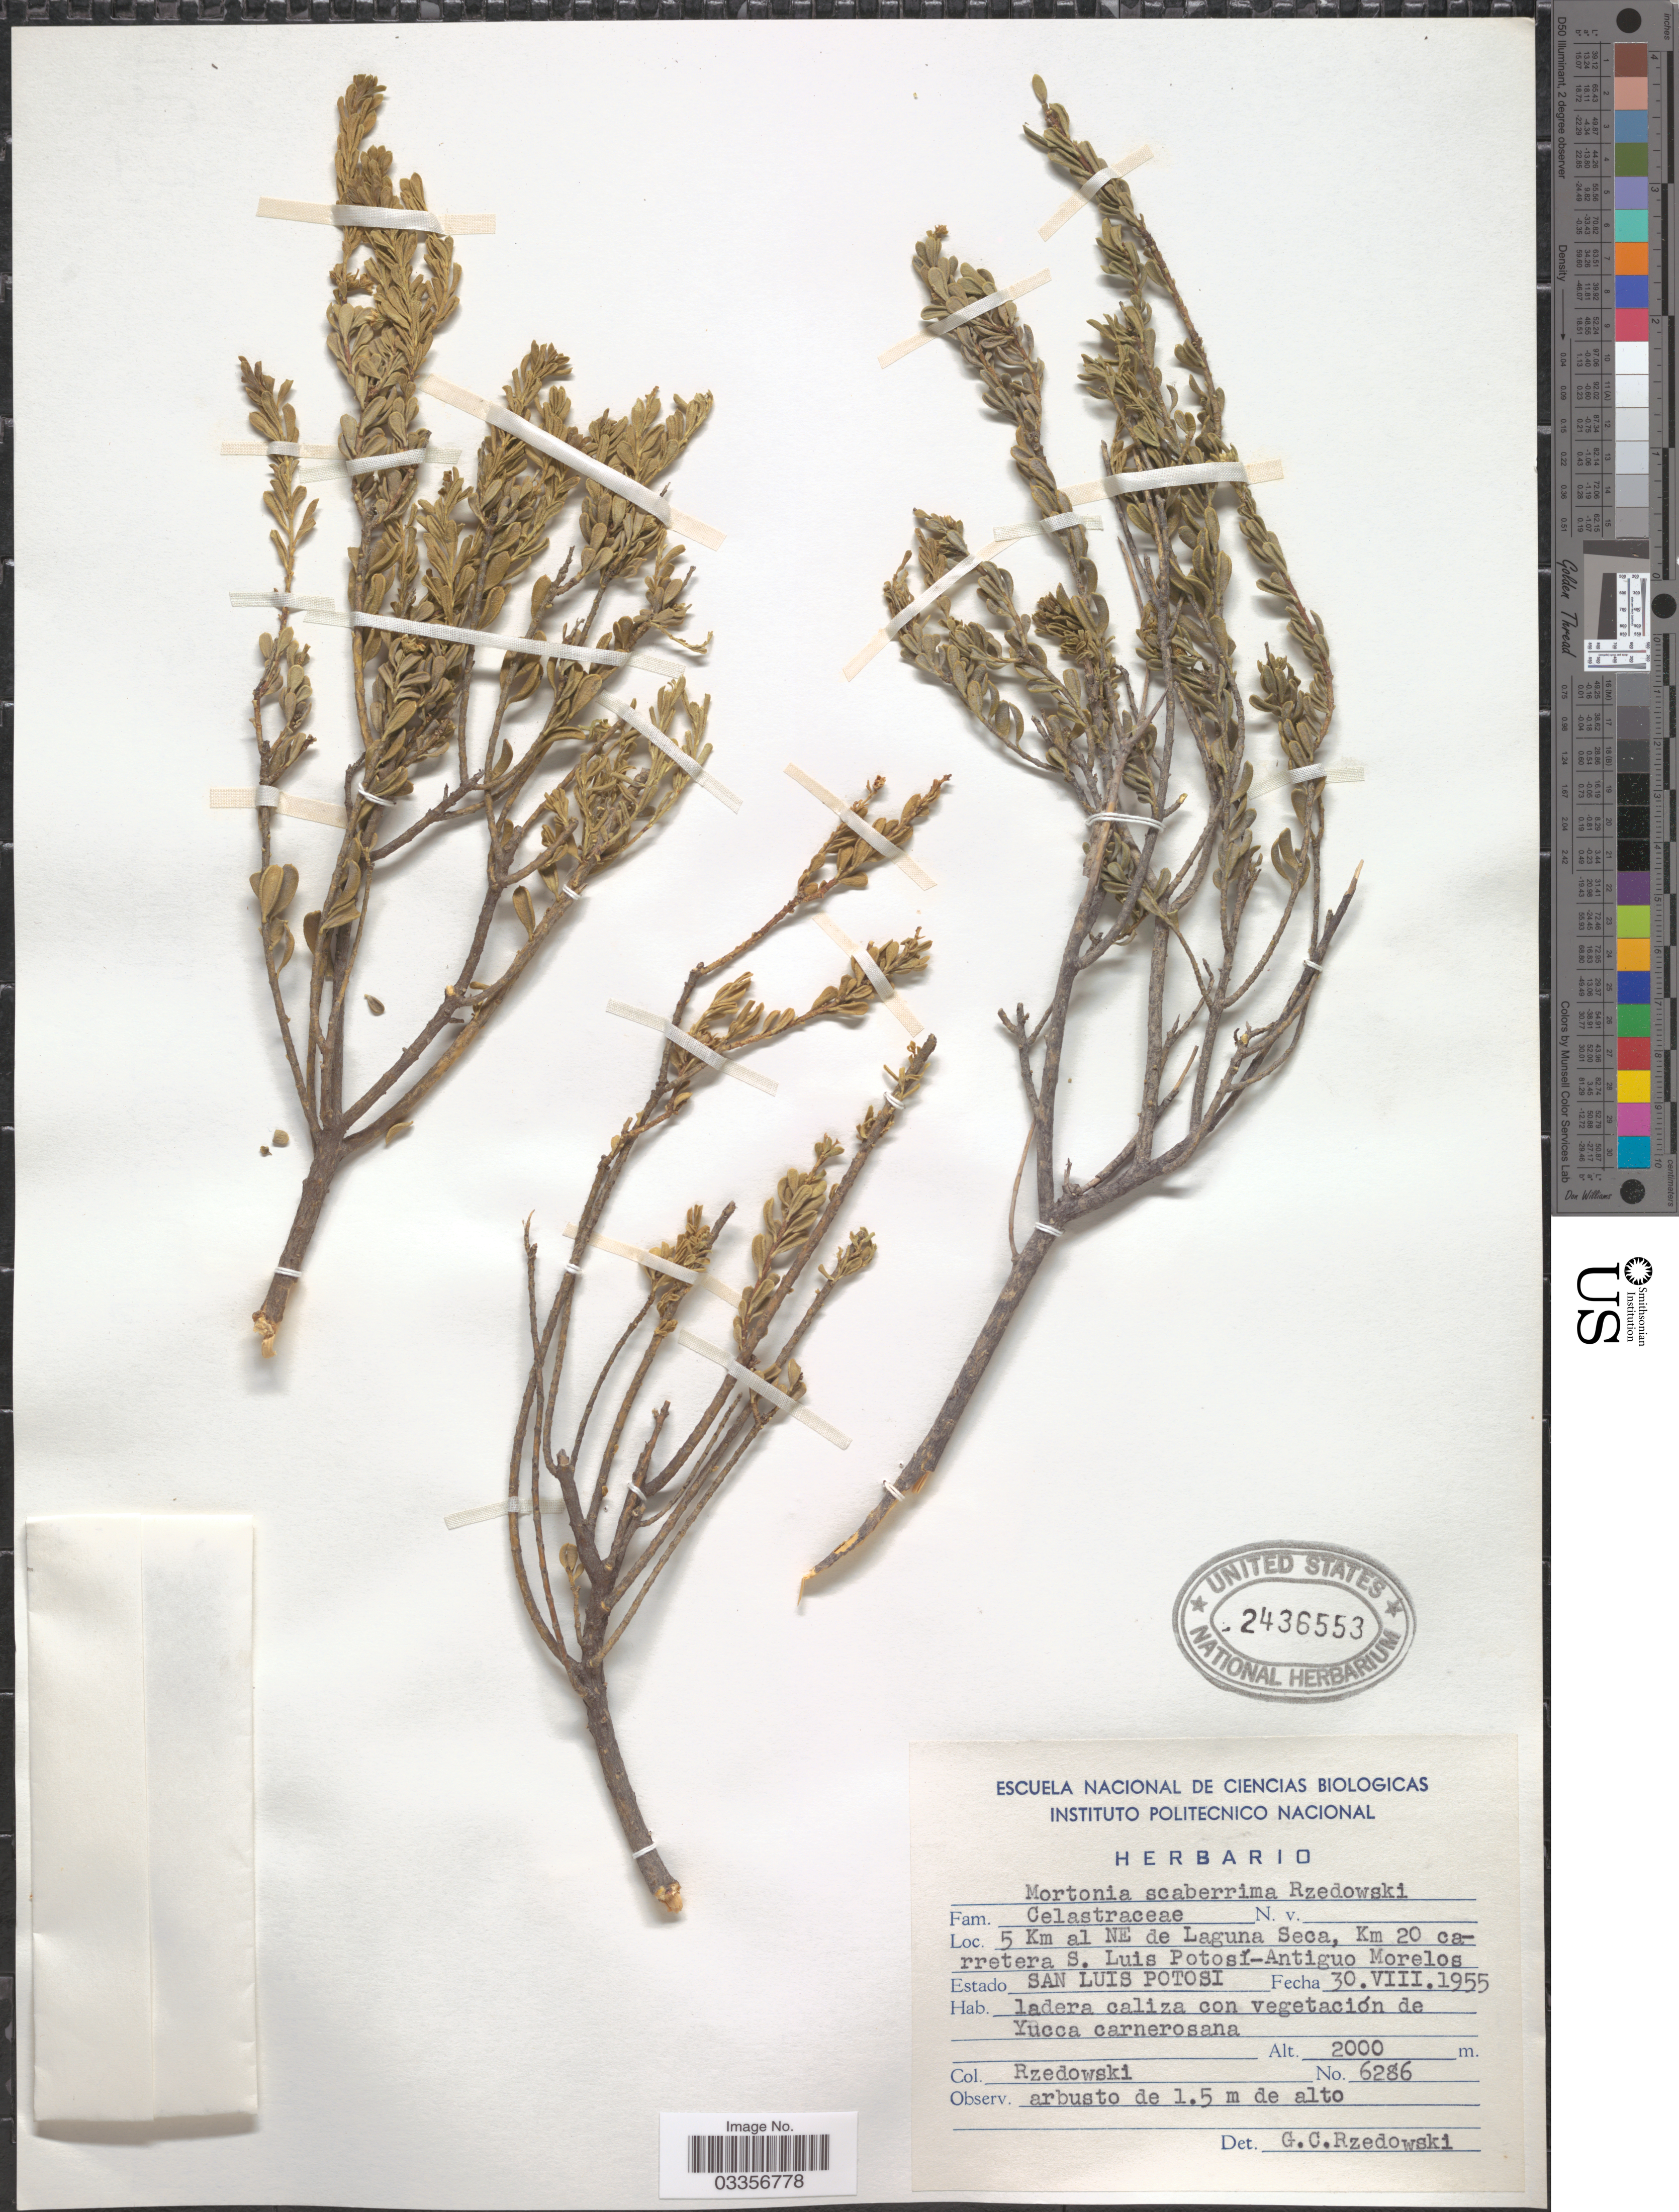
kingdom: Plantae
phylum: Tracheophyta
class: Magnoliopsida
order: Celastrales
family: Celastraceae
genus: Mortonia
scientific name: Mortonia scaberrima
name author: Rzed.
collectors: Rzedowski, --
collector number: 6286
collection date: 1955-08-30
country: Mexico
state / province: San Luis Potosí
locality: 5 Km al NE de Laguna Seca, Km 20 carretera S. Luis Potosí-Antiguo Morelos.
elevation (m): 2000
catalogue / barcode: US 2436553